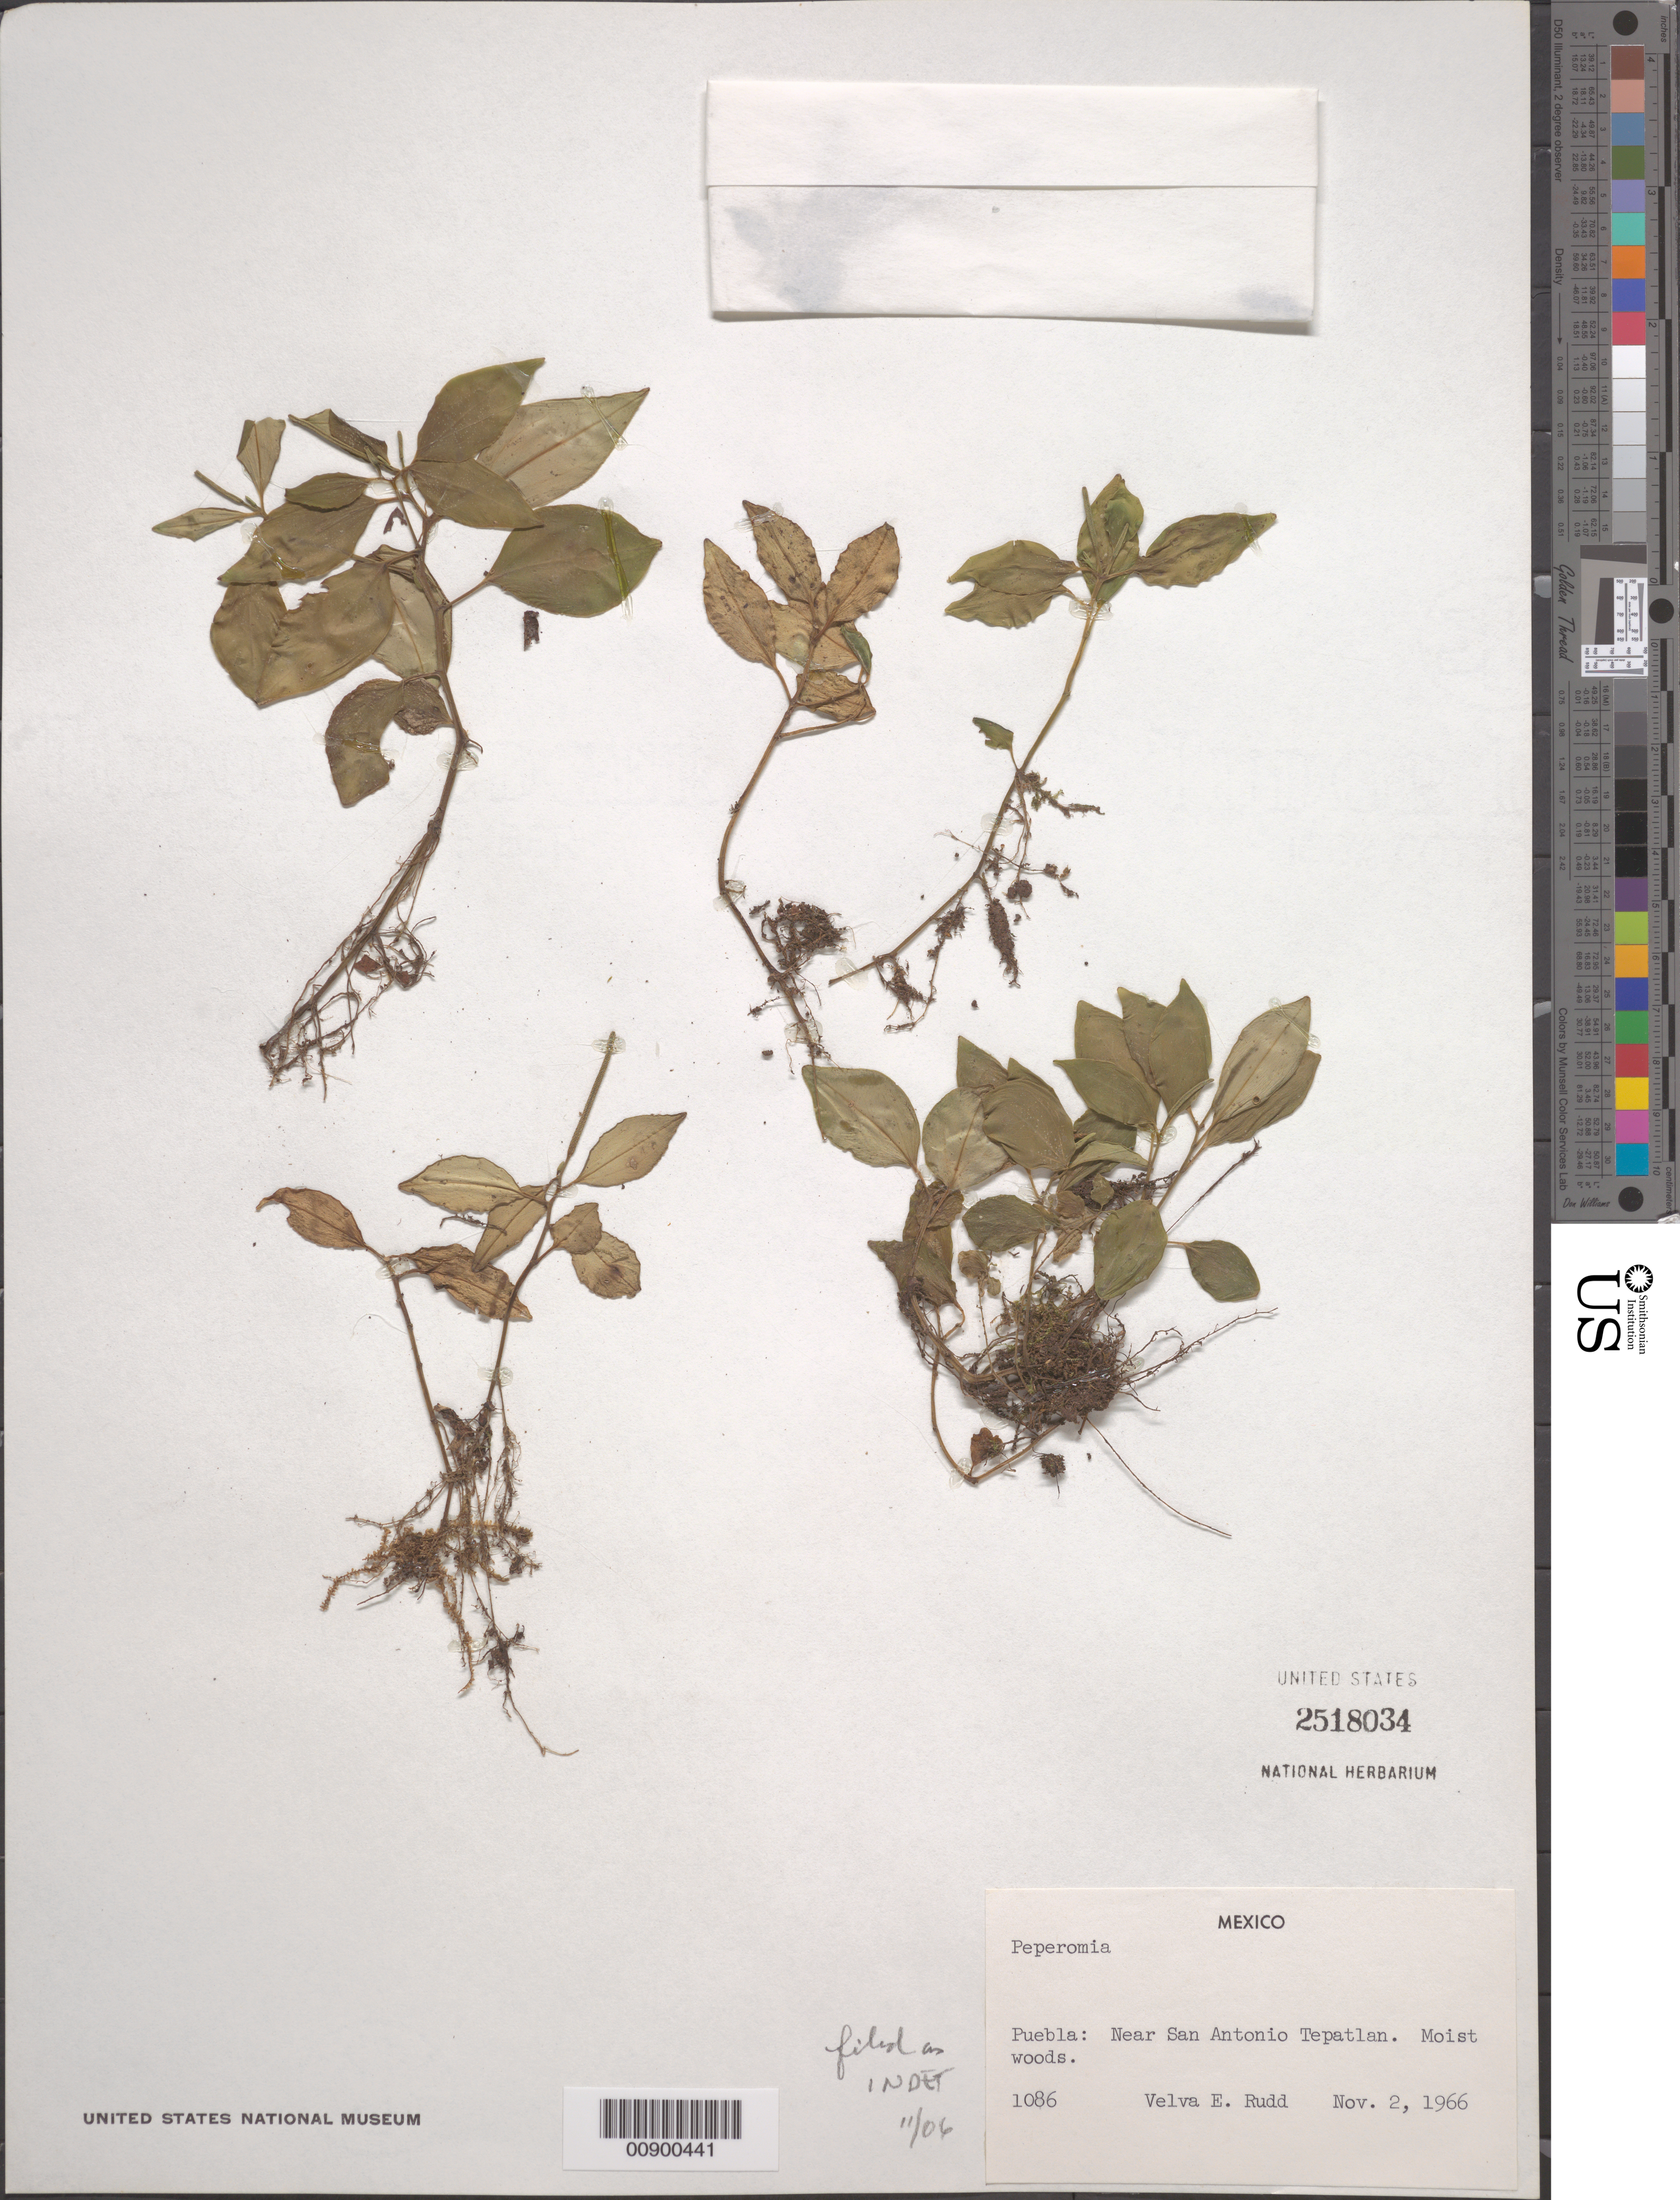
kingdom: Plantae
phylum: Tracheophyta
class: Magnoliopsida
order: Piperales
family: Piperaceae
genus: Peperomia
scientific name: Peperomia sp.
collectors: V. E. Rudd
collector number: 1086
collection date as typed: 02 Nov 1966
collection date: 1966-11-02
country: Mexico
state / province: Puebla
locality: Puebla: Near San Antonio Tepatlan.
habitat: Moist woods.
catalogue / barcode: US 2518034